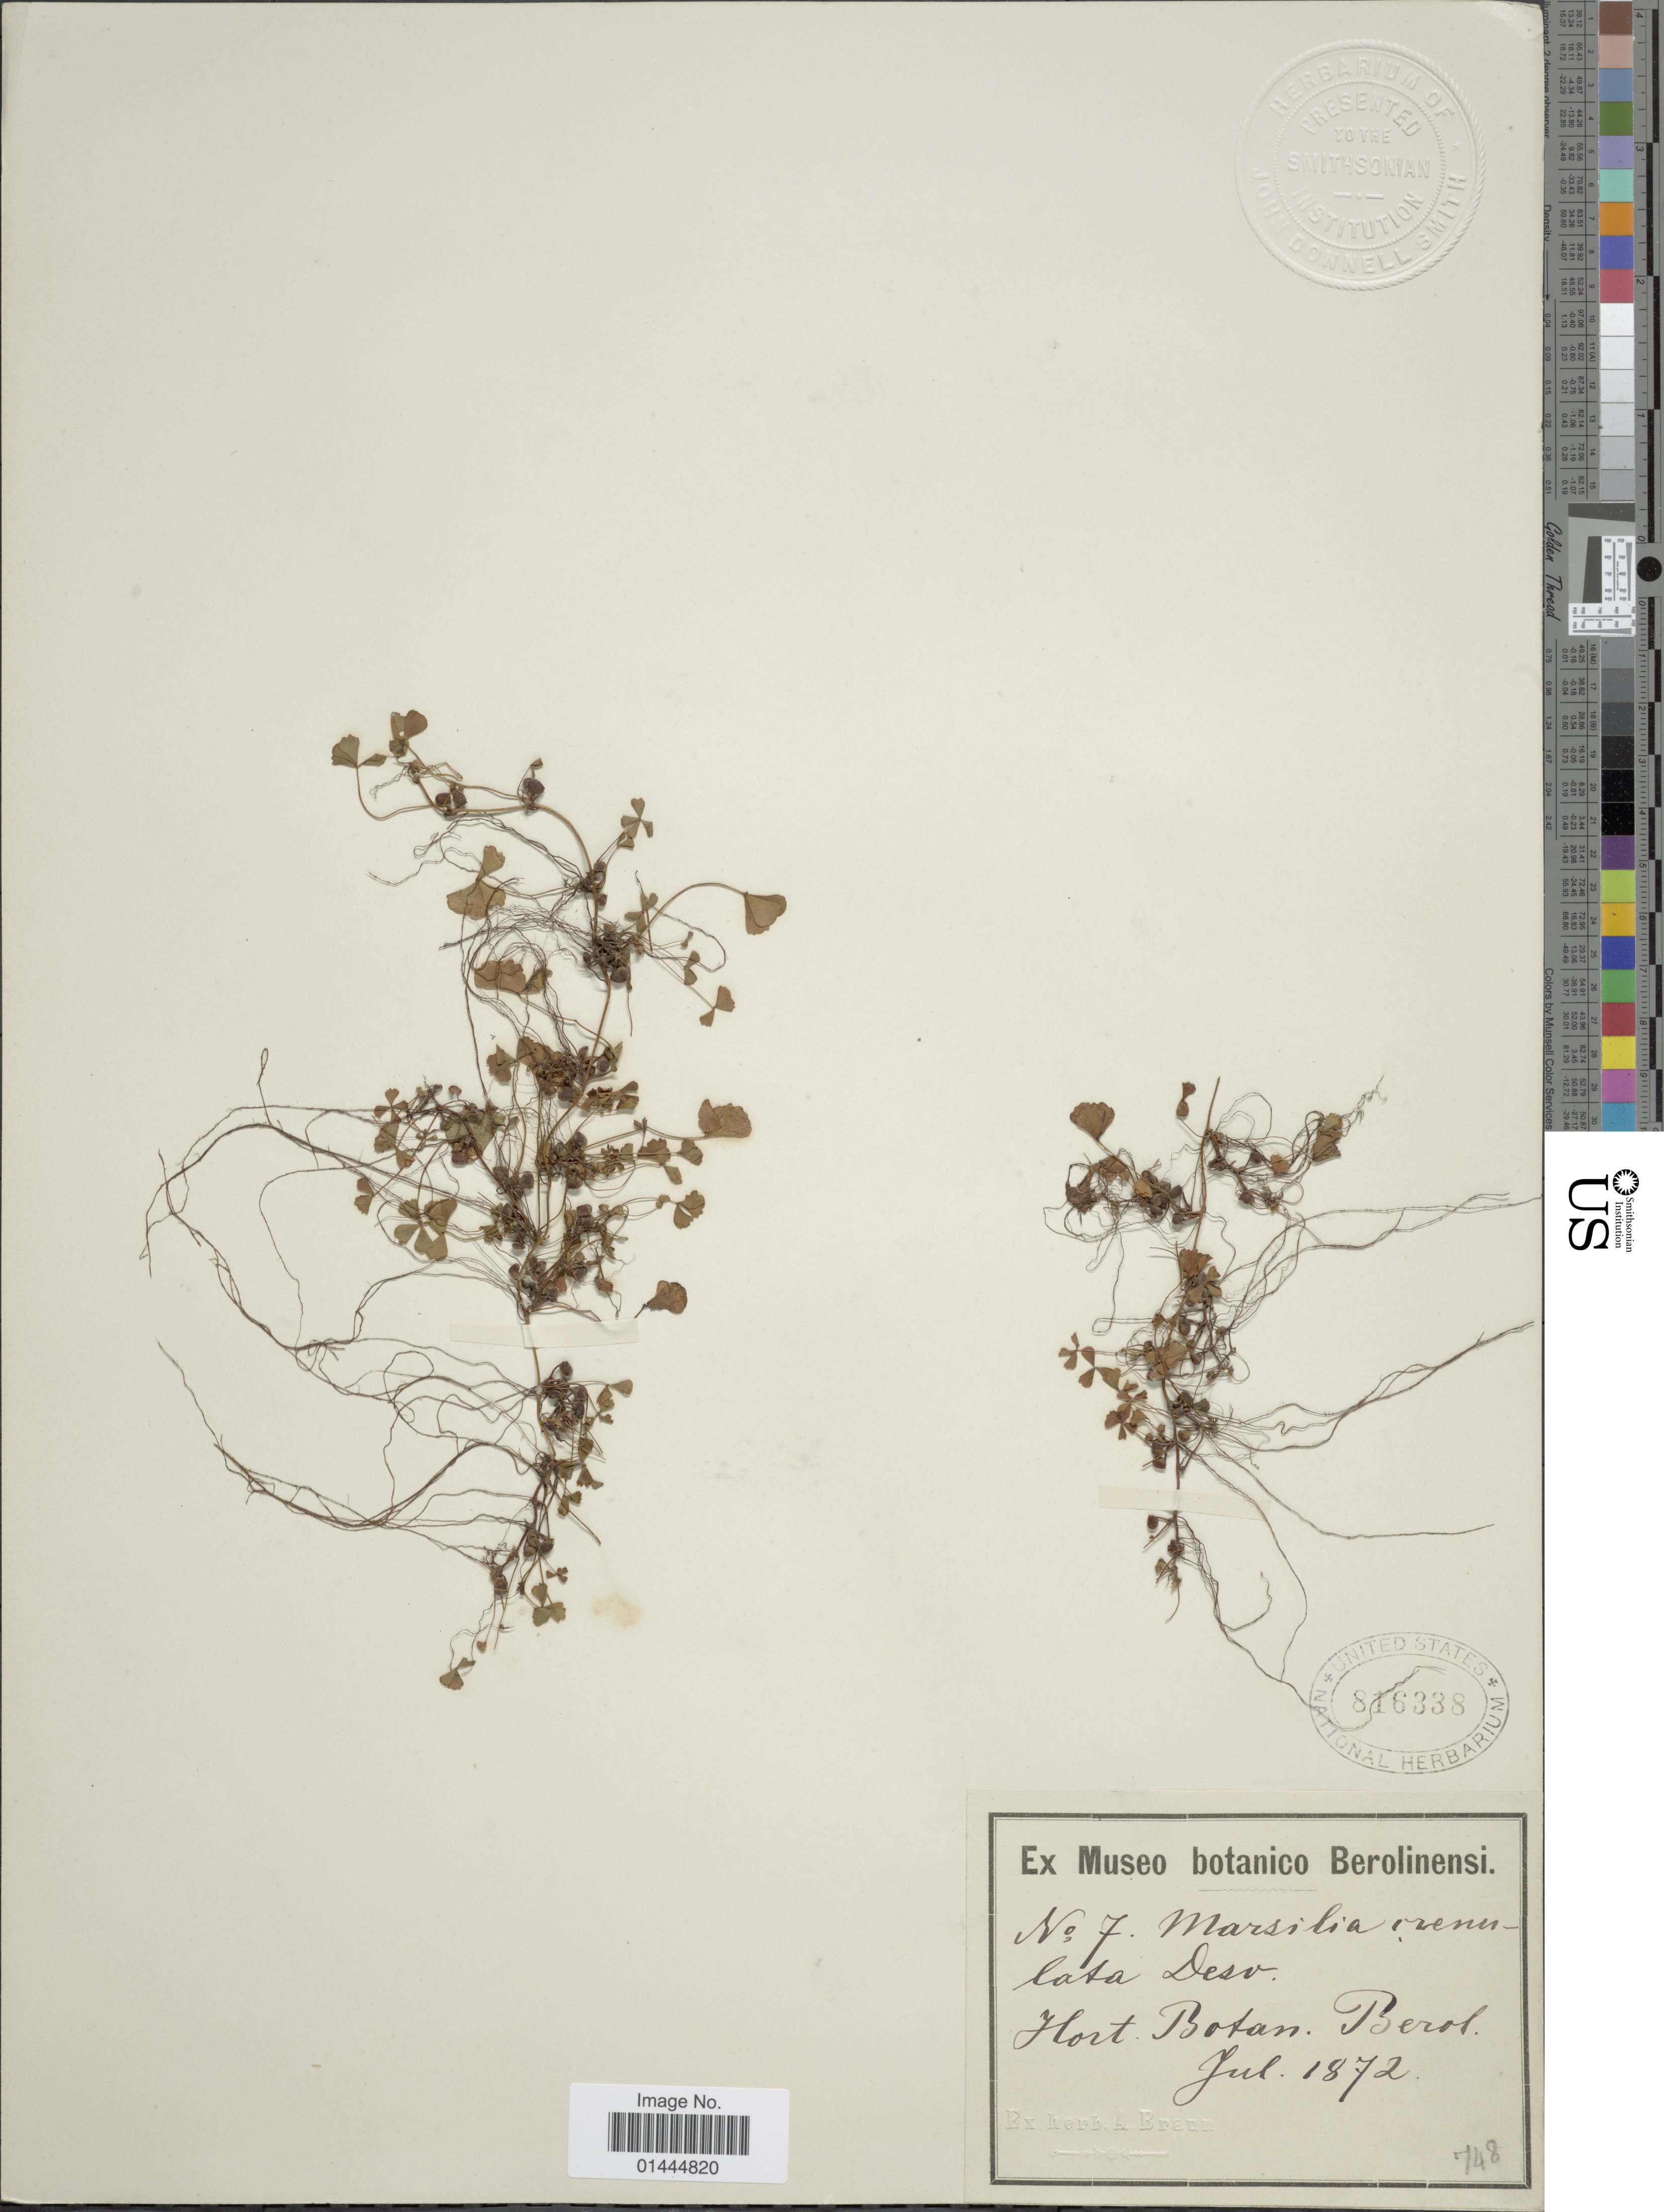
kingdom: Plantae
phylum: Tracheophyta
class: Polypodiopsida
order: Salviniales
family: Marsileaceae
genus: Marsilea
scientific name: Marsilea crenulata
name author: Desv.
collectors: ex herb. A. Braun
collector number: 7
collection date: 1872-07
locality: Hort. Botan. Berol.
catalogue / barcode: US 816338